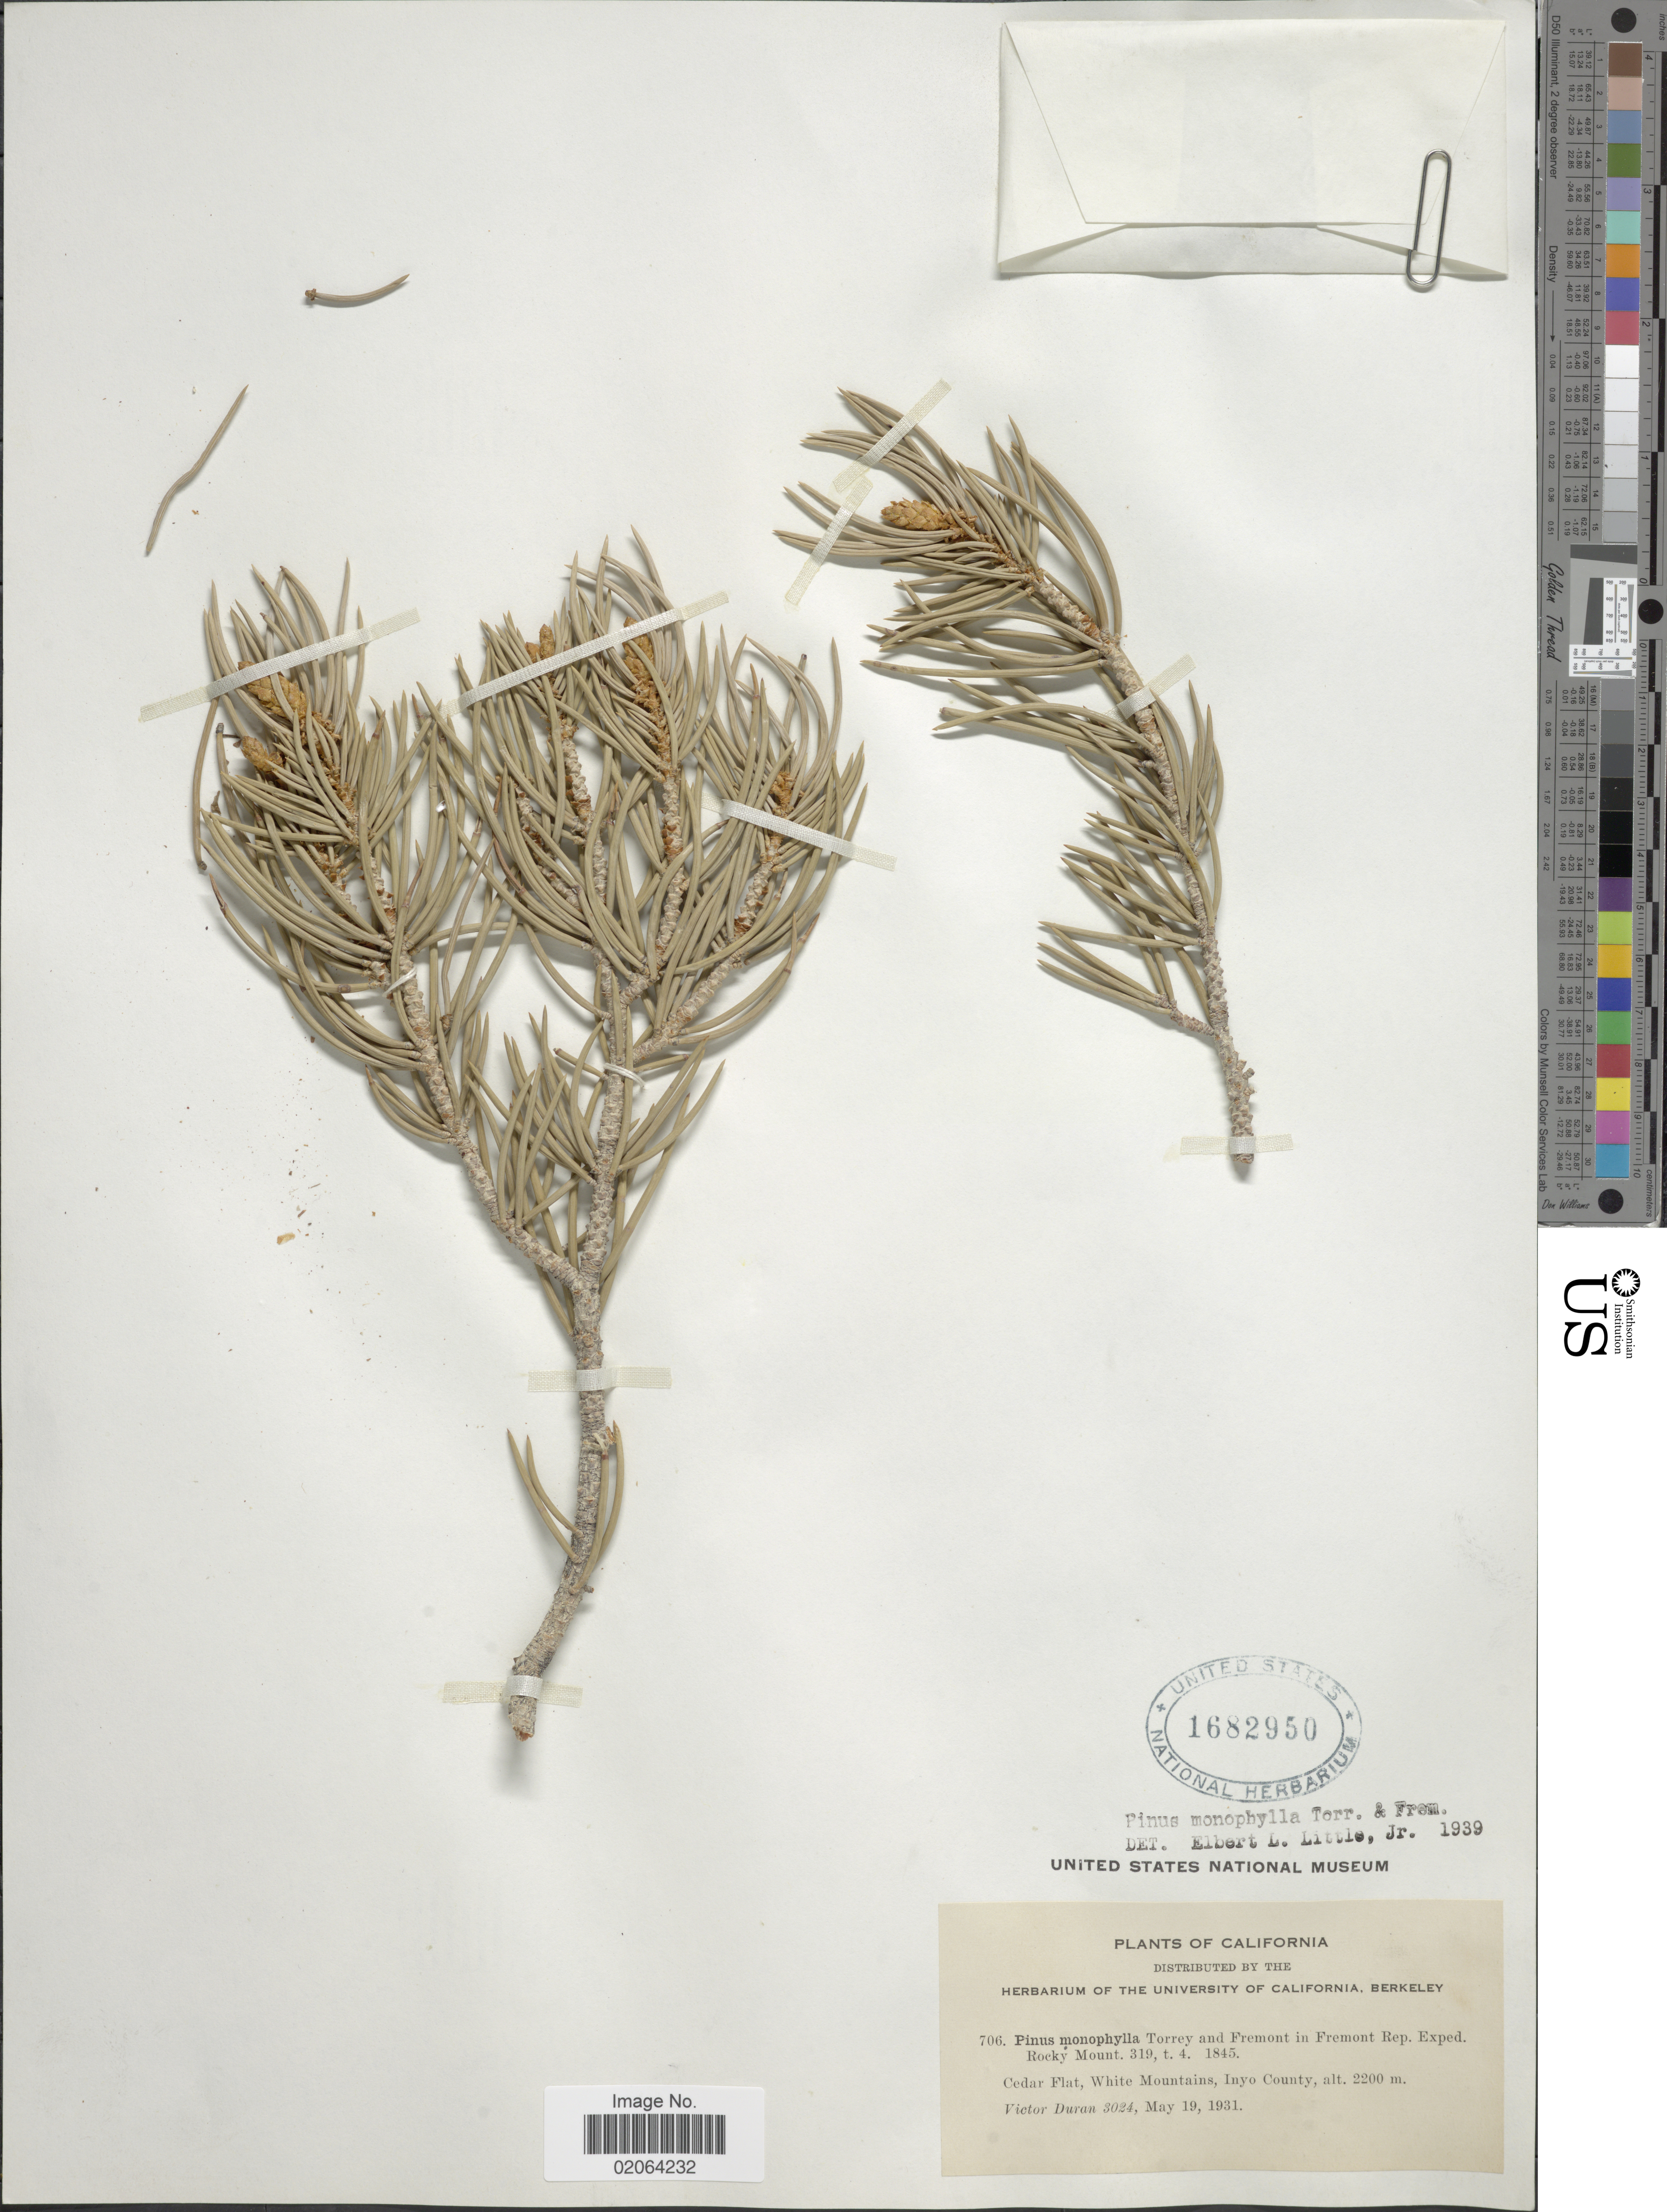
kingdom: Plantae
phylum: Tracheophyta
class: Pinopsida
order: Pinales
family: Pinaceae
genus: Pinus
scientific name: Pinus monophylla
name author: Torr. & Frém.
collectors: V. Duran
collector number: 3024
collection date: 1931-05-19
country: United States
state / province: California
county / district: Inyo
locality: California. Cedar Flat, White Mountains, Inyo County.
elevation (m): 2200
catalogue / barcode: US 1682950